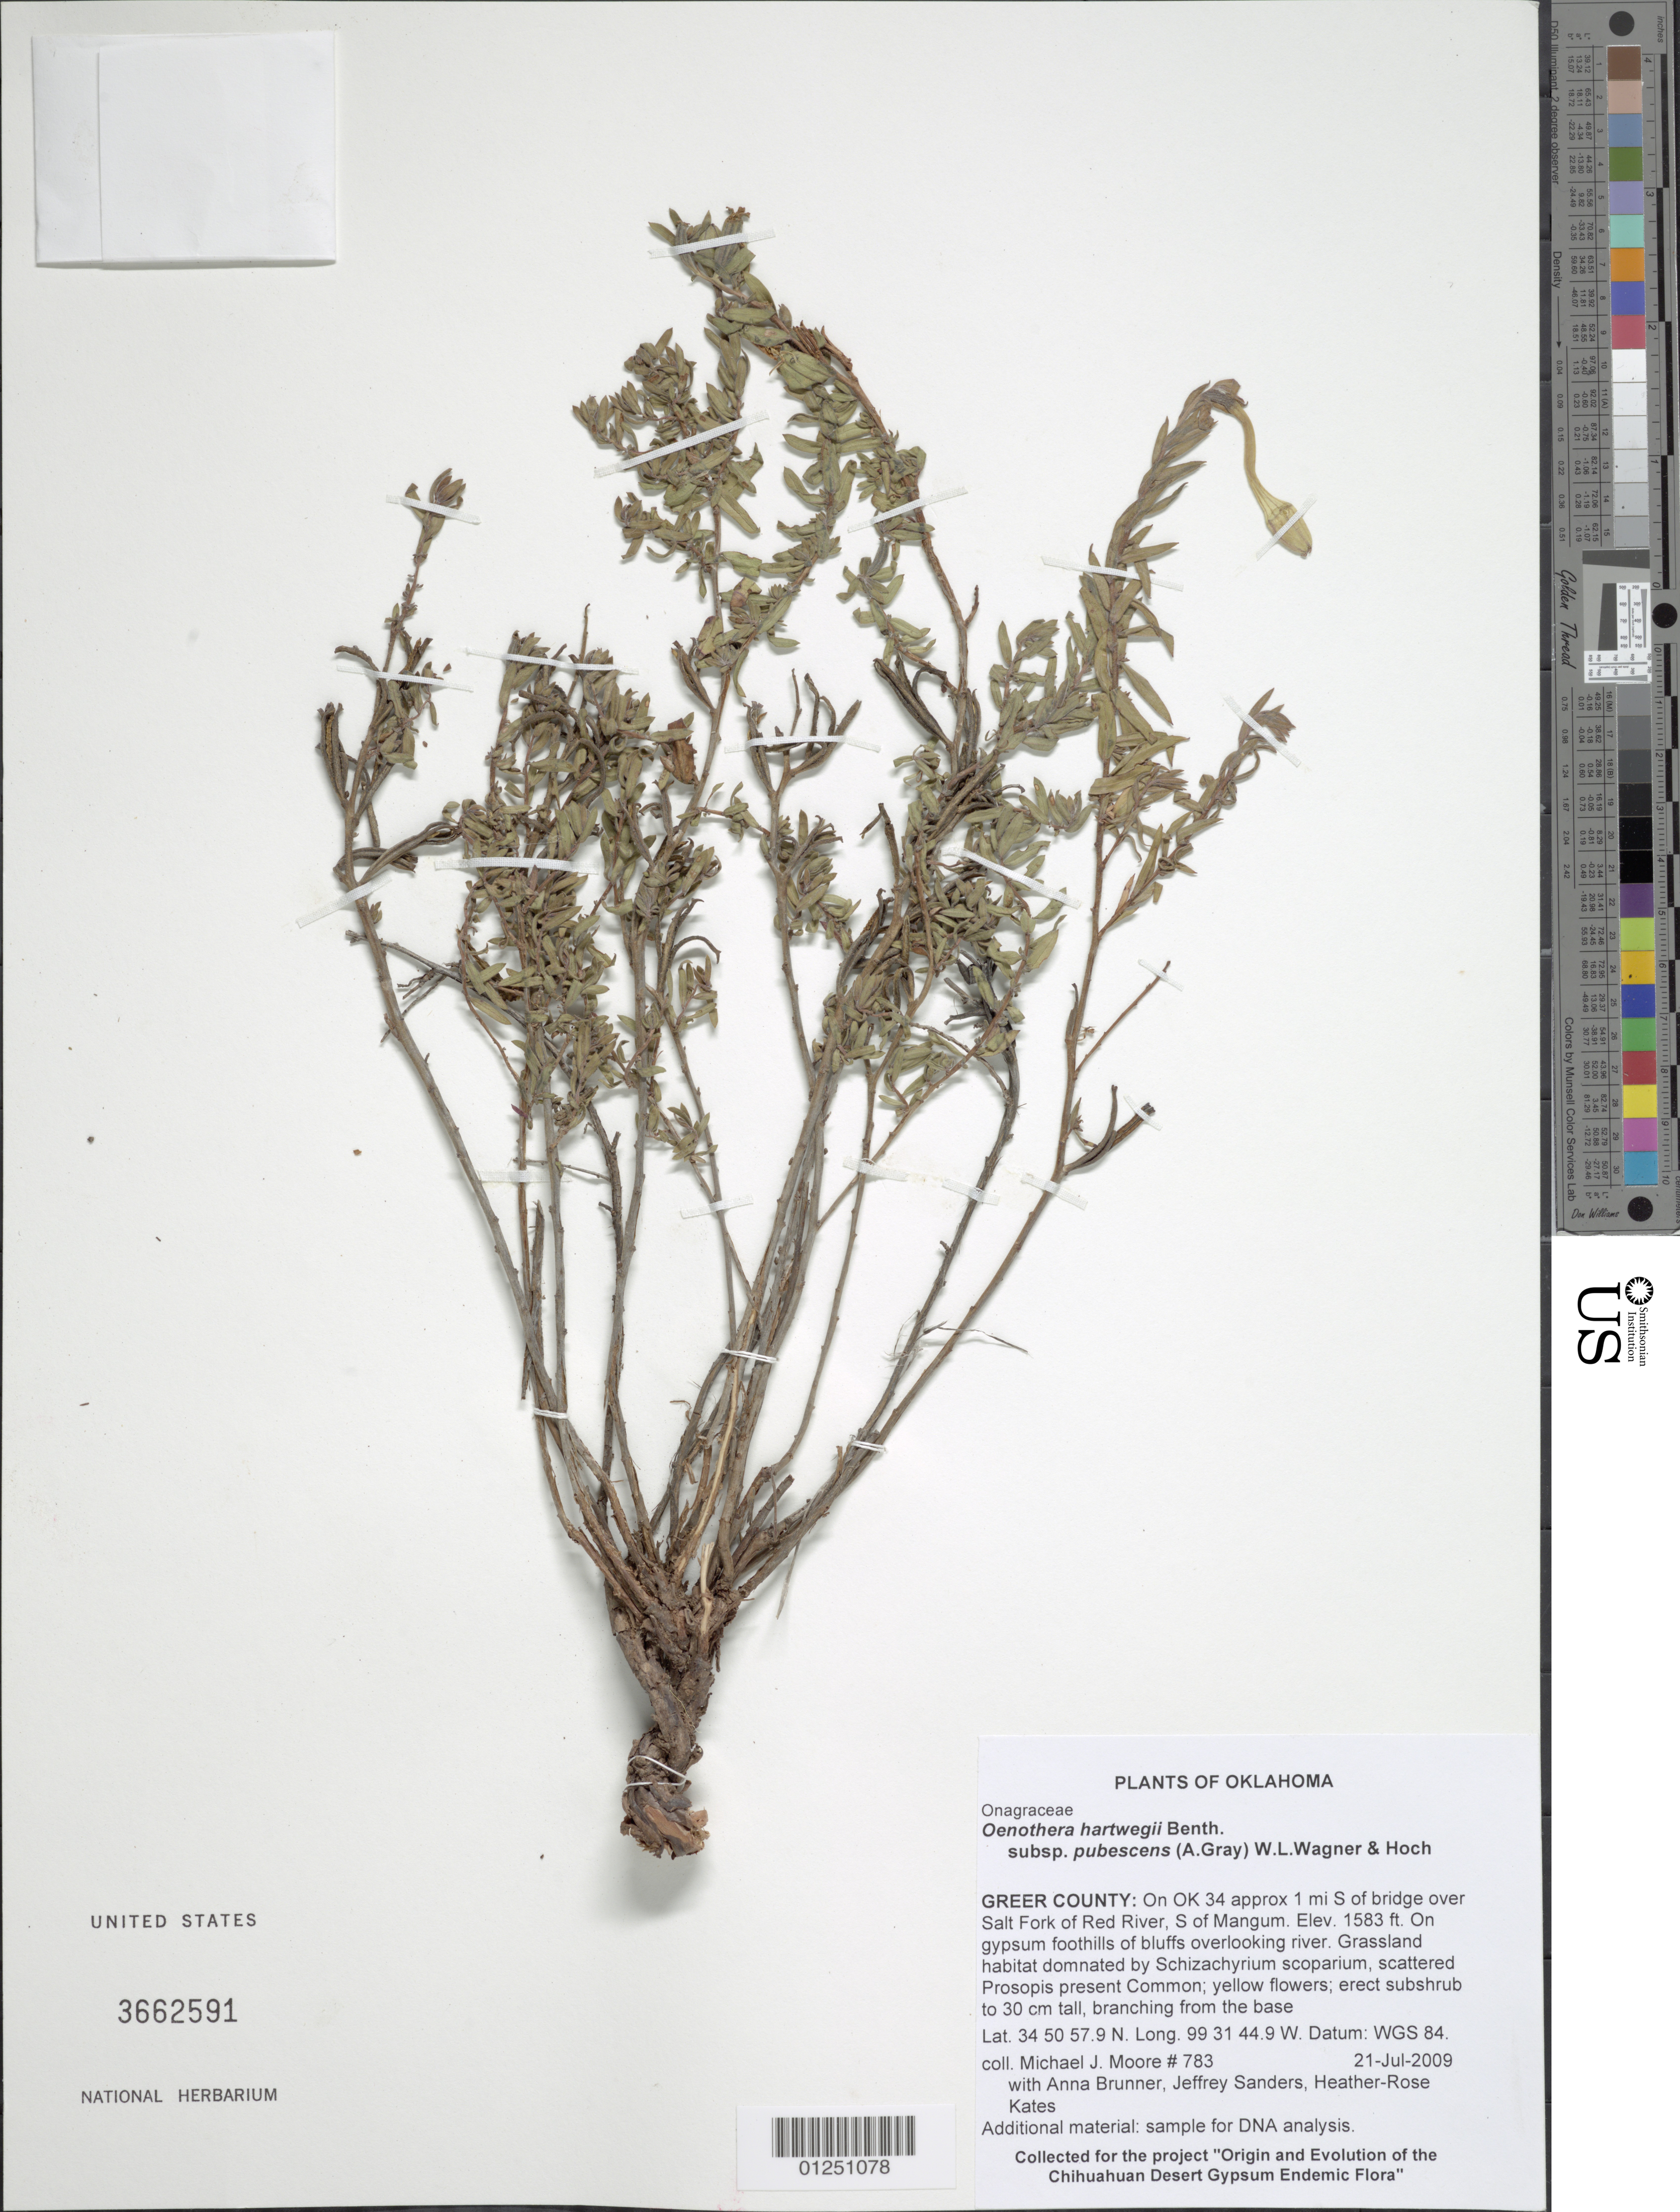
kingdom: Plantae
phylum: Tracheophyta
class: Magnoliopsida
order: Myrtales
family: Onagraceae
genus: Oenothera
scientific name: Oenothera hartwegii subsp. pubescens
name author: (A. Gray) W.L. Wagner & Hoch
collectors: M. J. Moore, A. Brunner, J. Sanders & H.-R. Kates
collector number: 783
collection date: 2005-07-20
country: United States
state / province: Oklahoma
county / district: Greer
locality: On OK 34 approx 1 mi S of bridge over Salt Fork of Red River, S of Mangum.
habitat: On gypsum foothills of bluffs overlooking river. Grassland habitat domnated by Schizachyrium scoparium, scattered Prosopis present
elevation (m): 482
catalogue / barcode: US 3662591